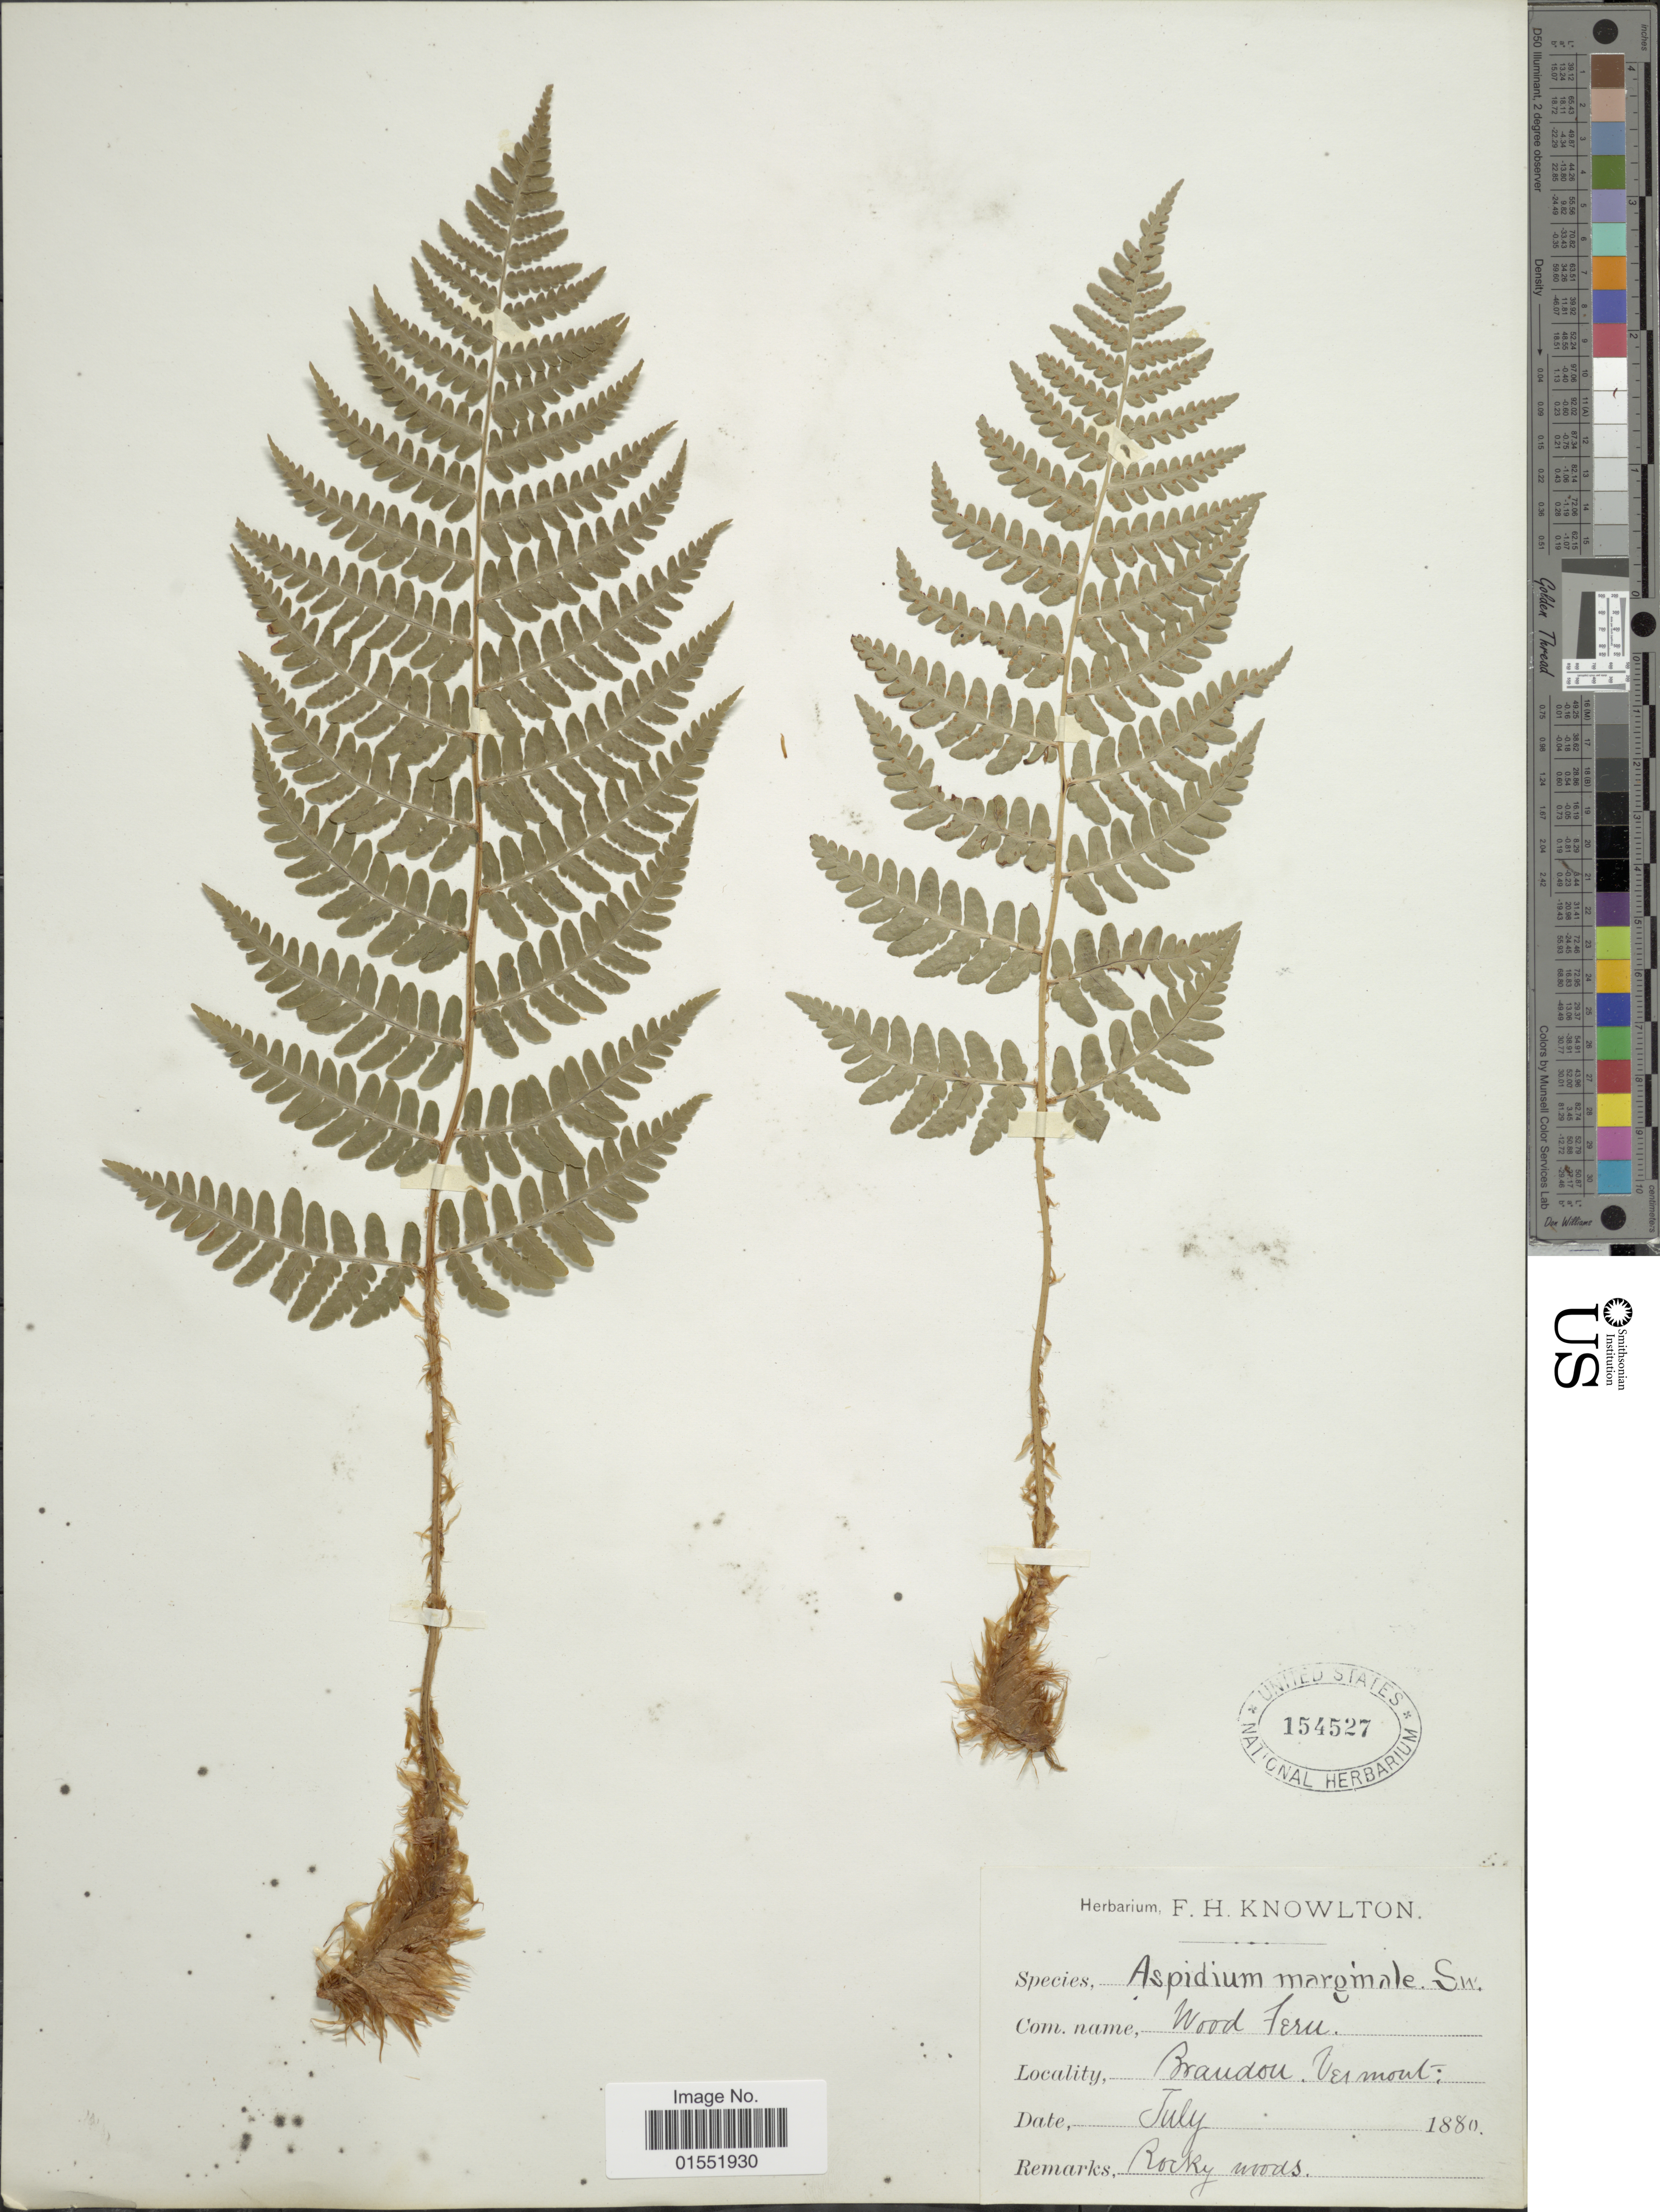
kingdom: Plantae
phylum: Tracheophyta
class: Polypodiopsida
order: Polypodiales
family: Dryopteridaceae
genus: Dryopteris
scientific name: Dryopteris marginalis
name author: (L.) A. Gray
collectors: ex herb. F.H. Knowlton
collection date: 1880-07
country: United States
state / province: Vermont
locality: Brandon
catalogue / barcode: US 154527